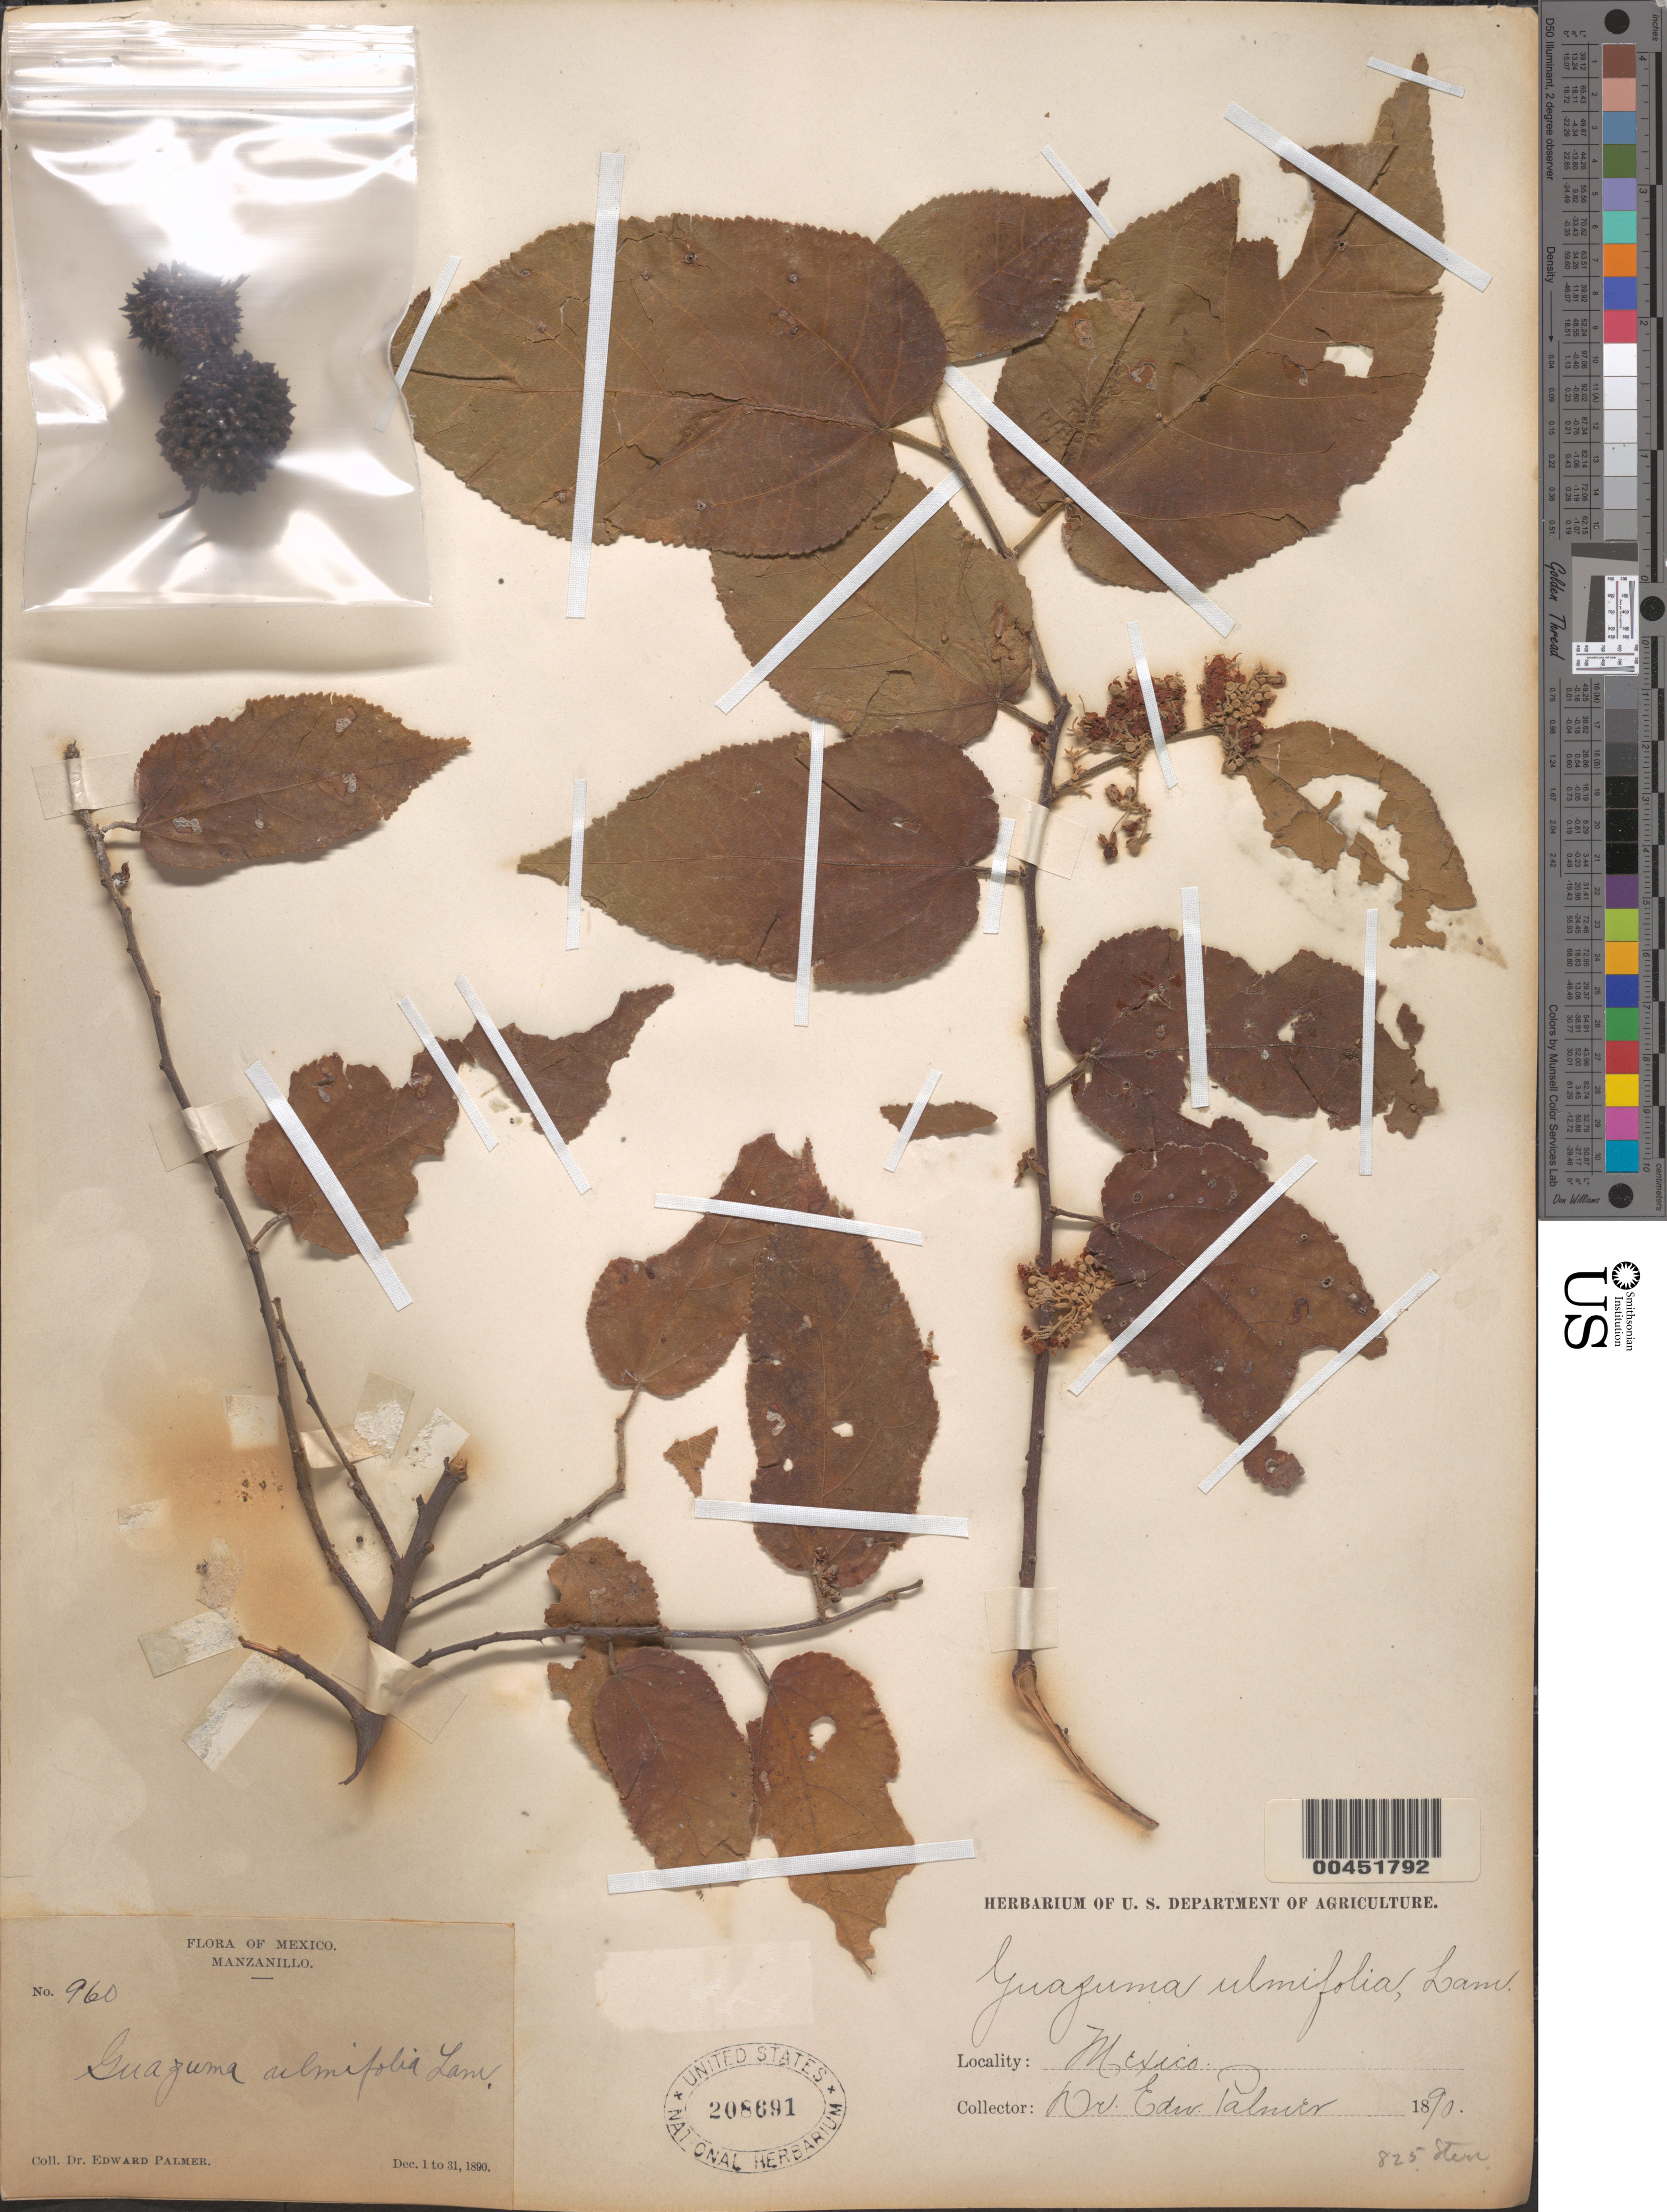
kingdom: Plantae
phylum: Tracheophyta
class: Magnoliopsida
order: Malvales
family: Malvaceae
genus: Guazuma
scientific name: Guazuma ulmifolia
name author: Lam.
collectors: E. Palmer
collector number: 960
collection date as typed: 01 Dec 1890 to 31 Dec 1890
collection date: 1890-12-01/1890-12-31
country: Mexico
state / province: Colima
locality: Manzanillo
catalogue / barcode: US 208691